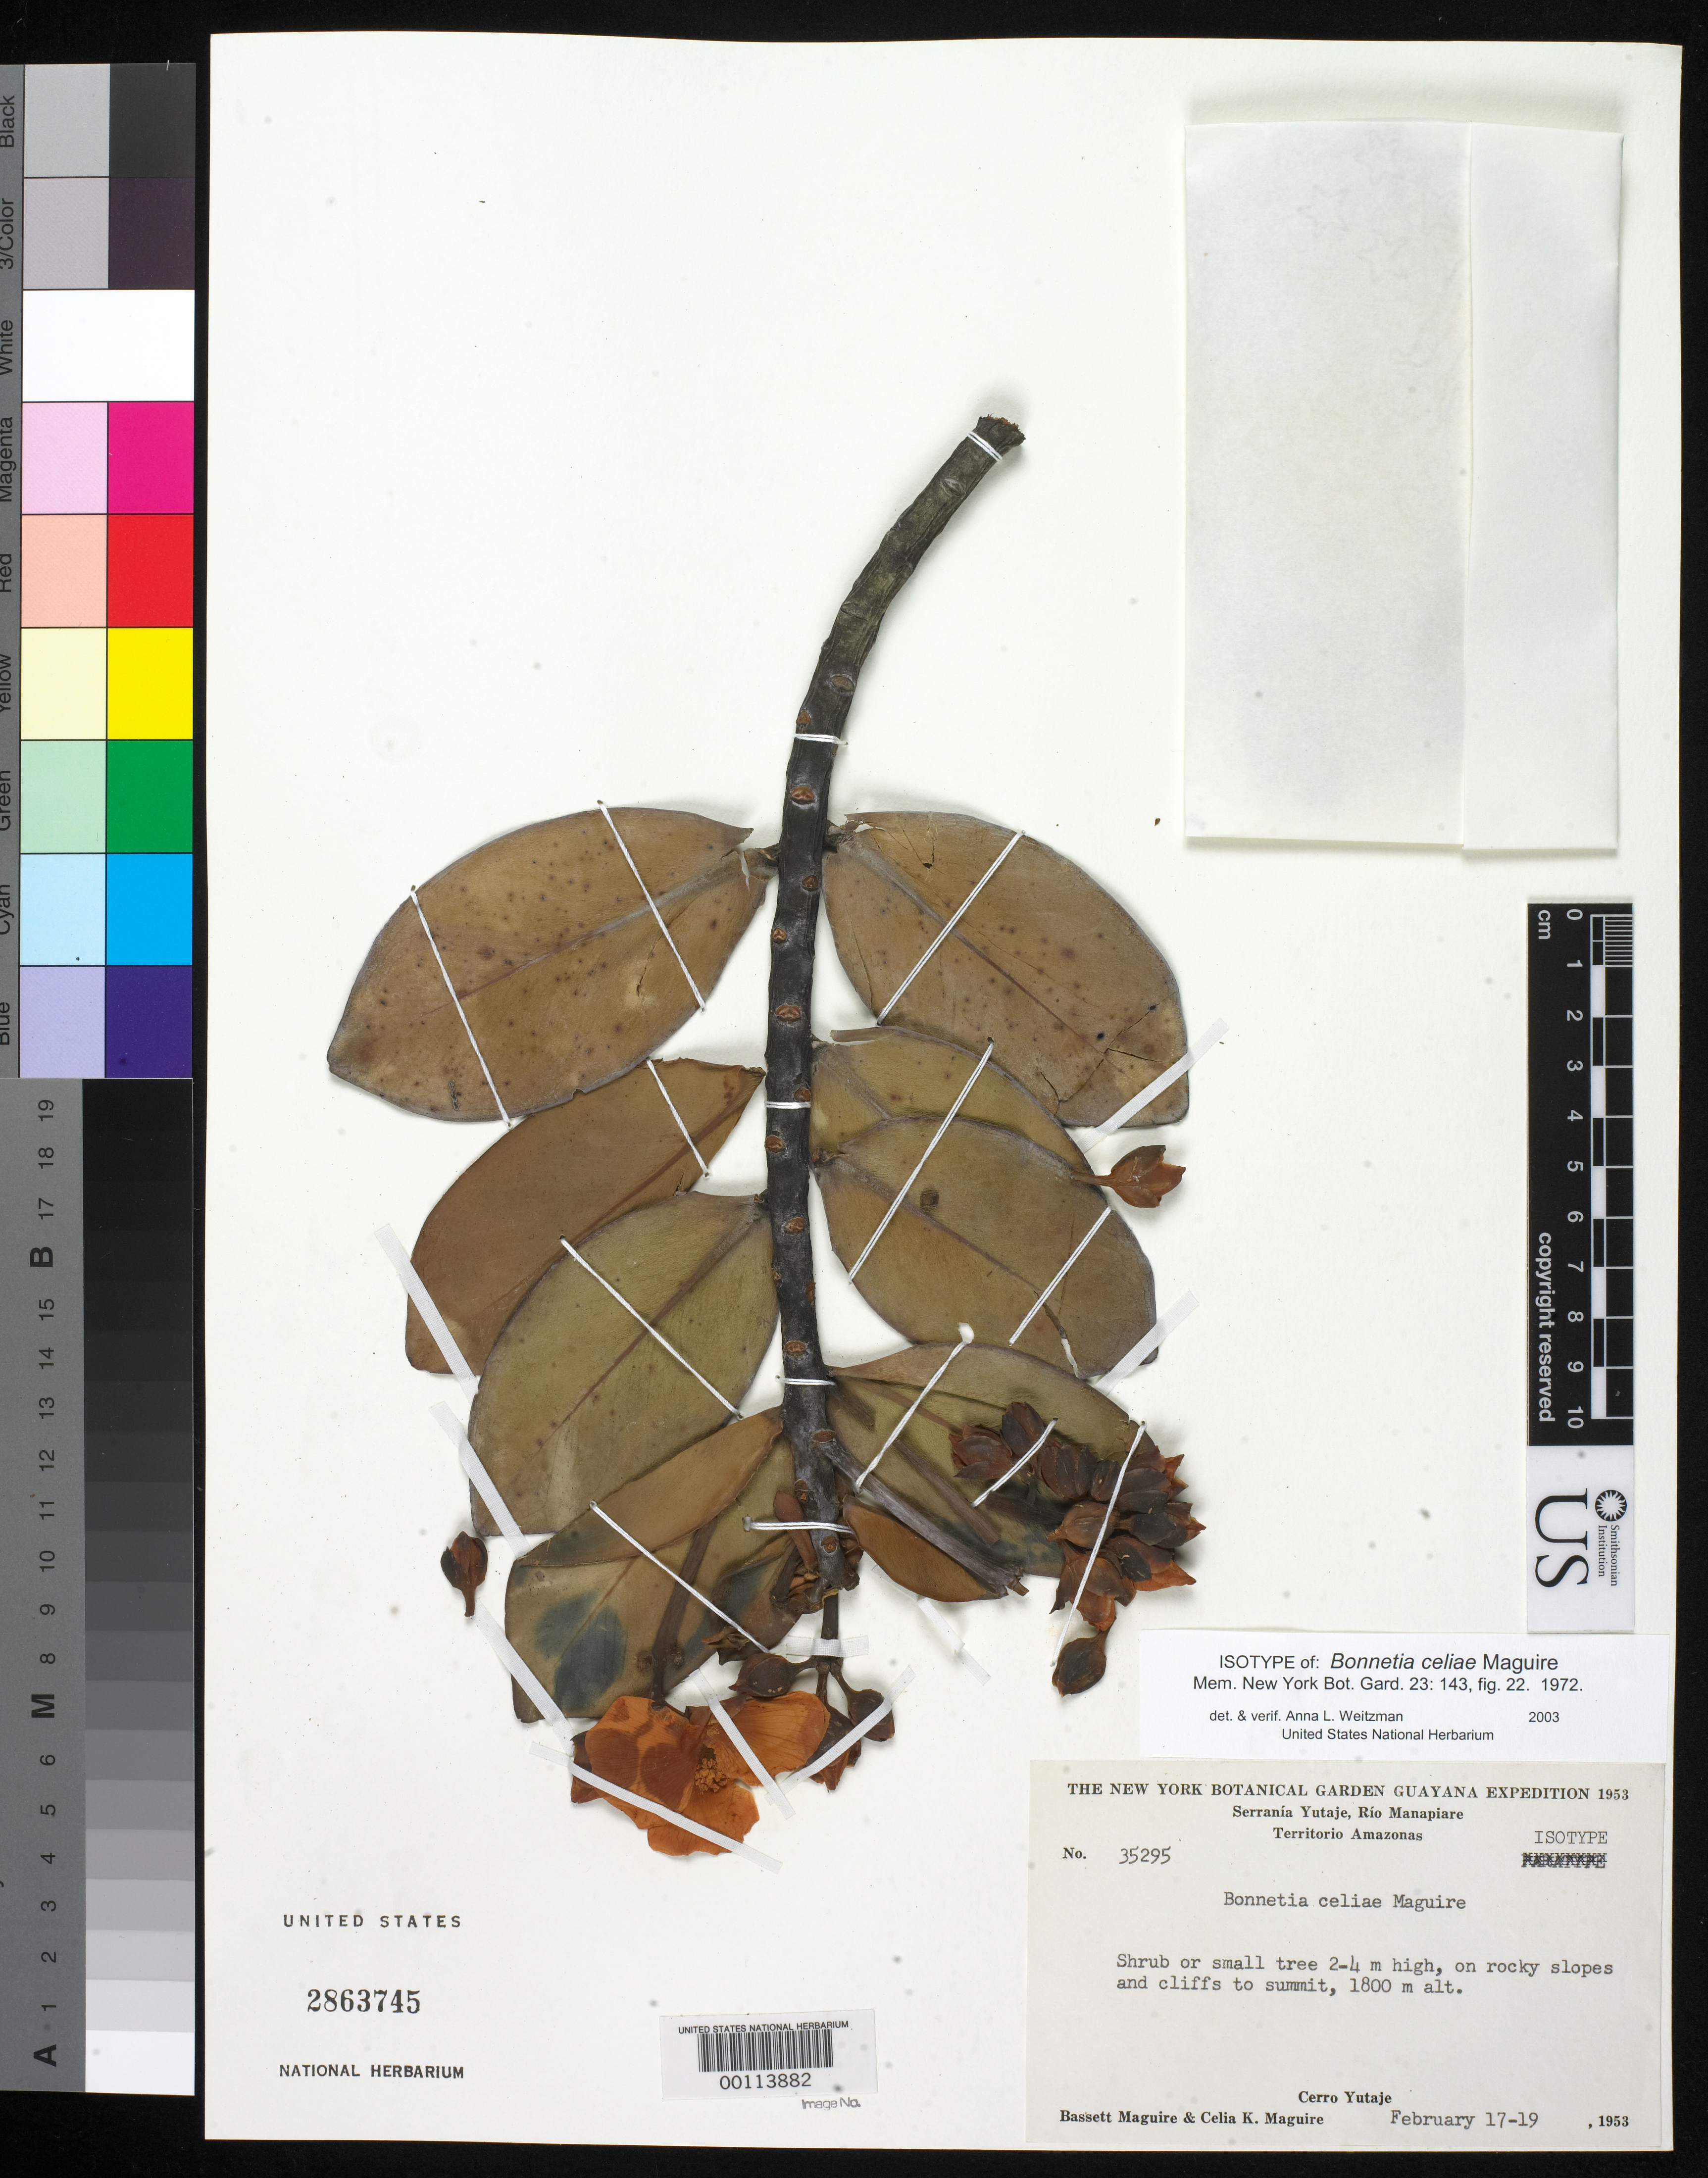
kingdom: Plantae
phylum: Tracheophyta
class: Magnoliopsida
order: Malpighiales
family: Bonnetiaceae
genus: Bonnetia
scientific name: Bonnetia celiae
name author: Maguire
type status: Isotype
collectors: B. Maguire & C. K. Maguire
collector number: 35295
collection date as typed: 17 Feb 1953 to 19 Feb 1953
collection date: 1953-02-17/1953-02-19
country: Venezuela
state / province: Amazonas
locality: Serrania Yutaje, Riomanapiare, Cerro Yutaje.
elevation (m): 1800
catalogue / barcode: US 2863745